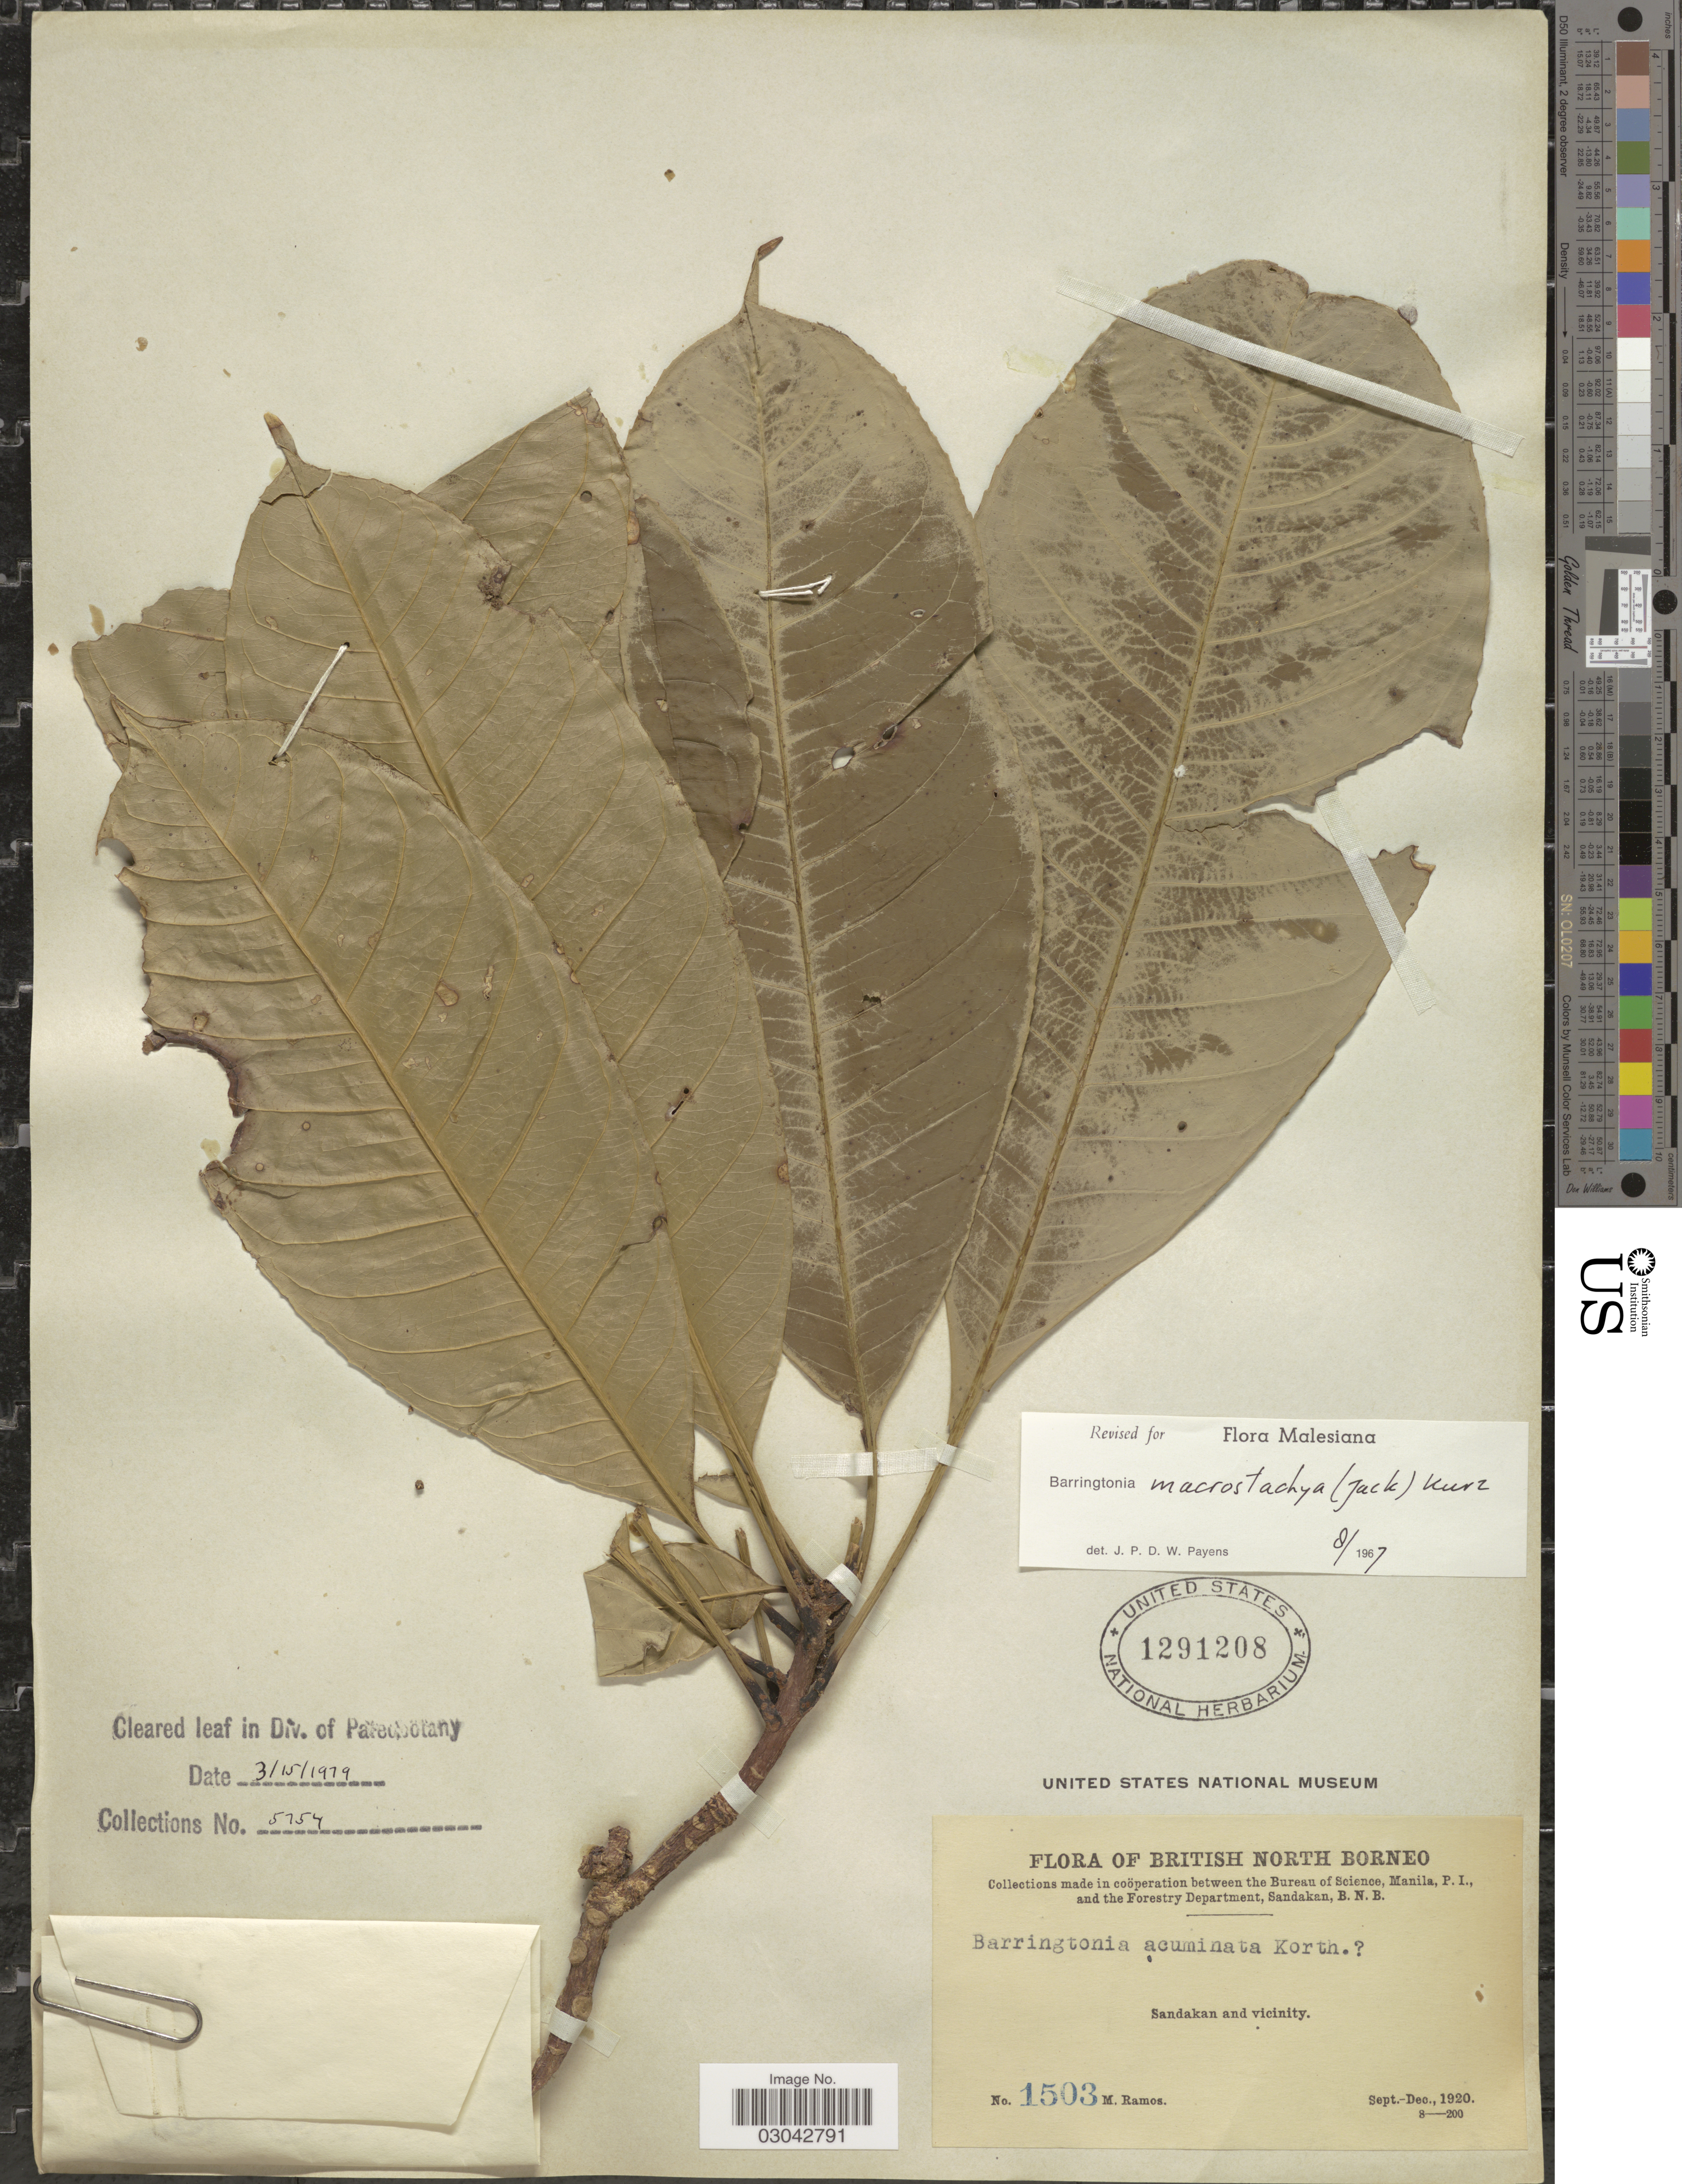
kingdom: Plantae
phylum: Tracheophyta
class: Magnoliopsida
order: Ericales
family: Lecythidaceae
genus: Barringtonia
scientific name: Barringtonia macrostachya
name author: (Jack) Kurz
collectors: M. Ramos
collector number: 1503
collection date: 1920-09/1920-12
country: Malaysia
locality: Britosh North Borneo. Sandakan and vicinity.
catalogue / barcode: US 1291208